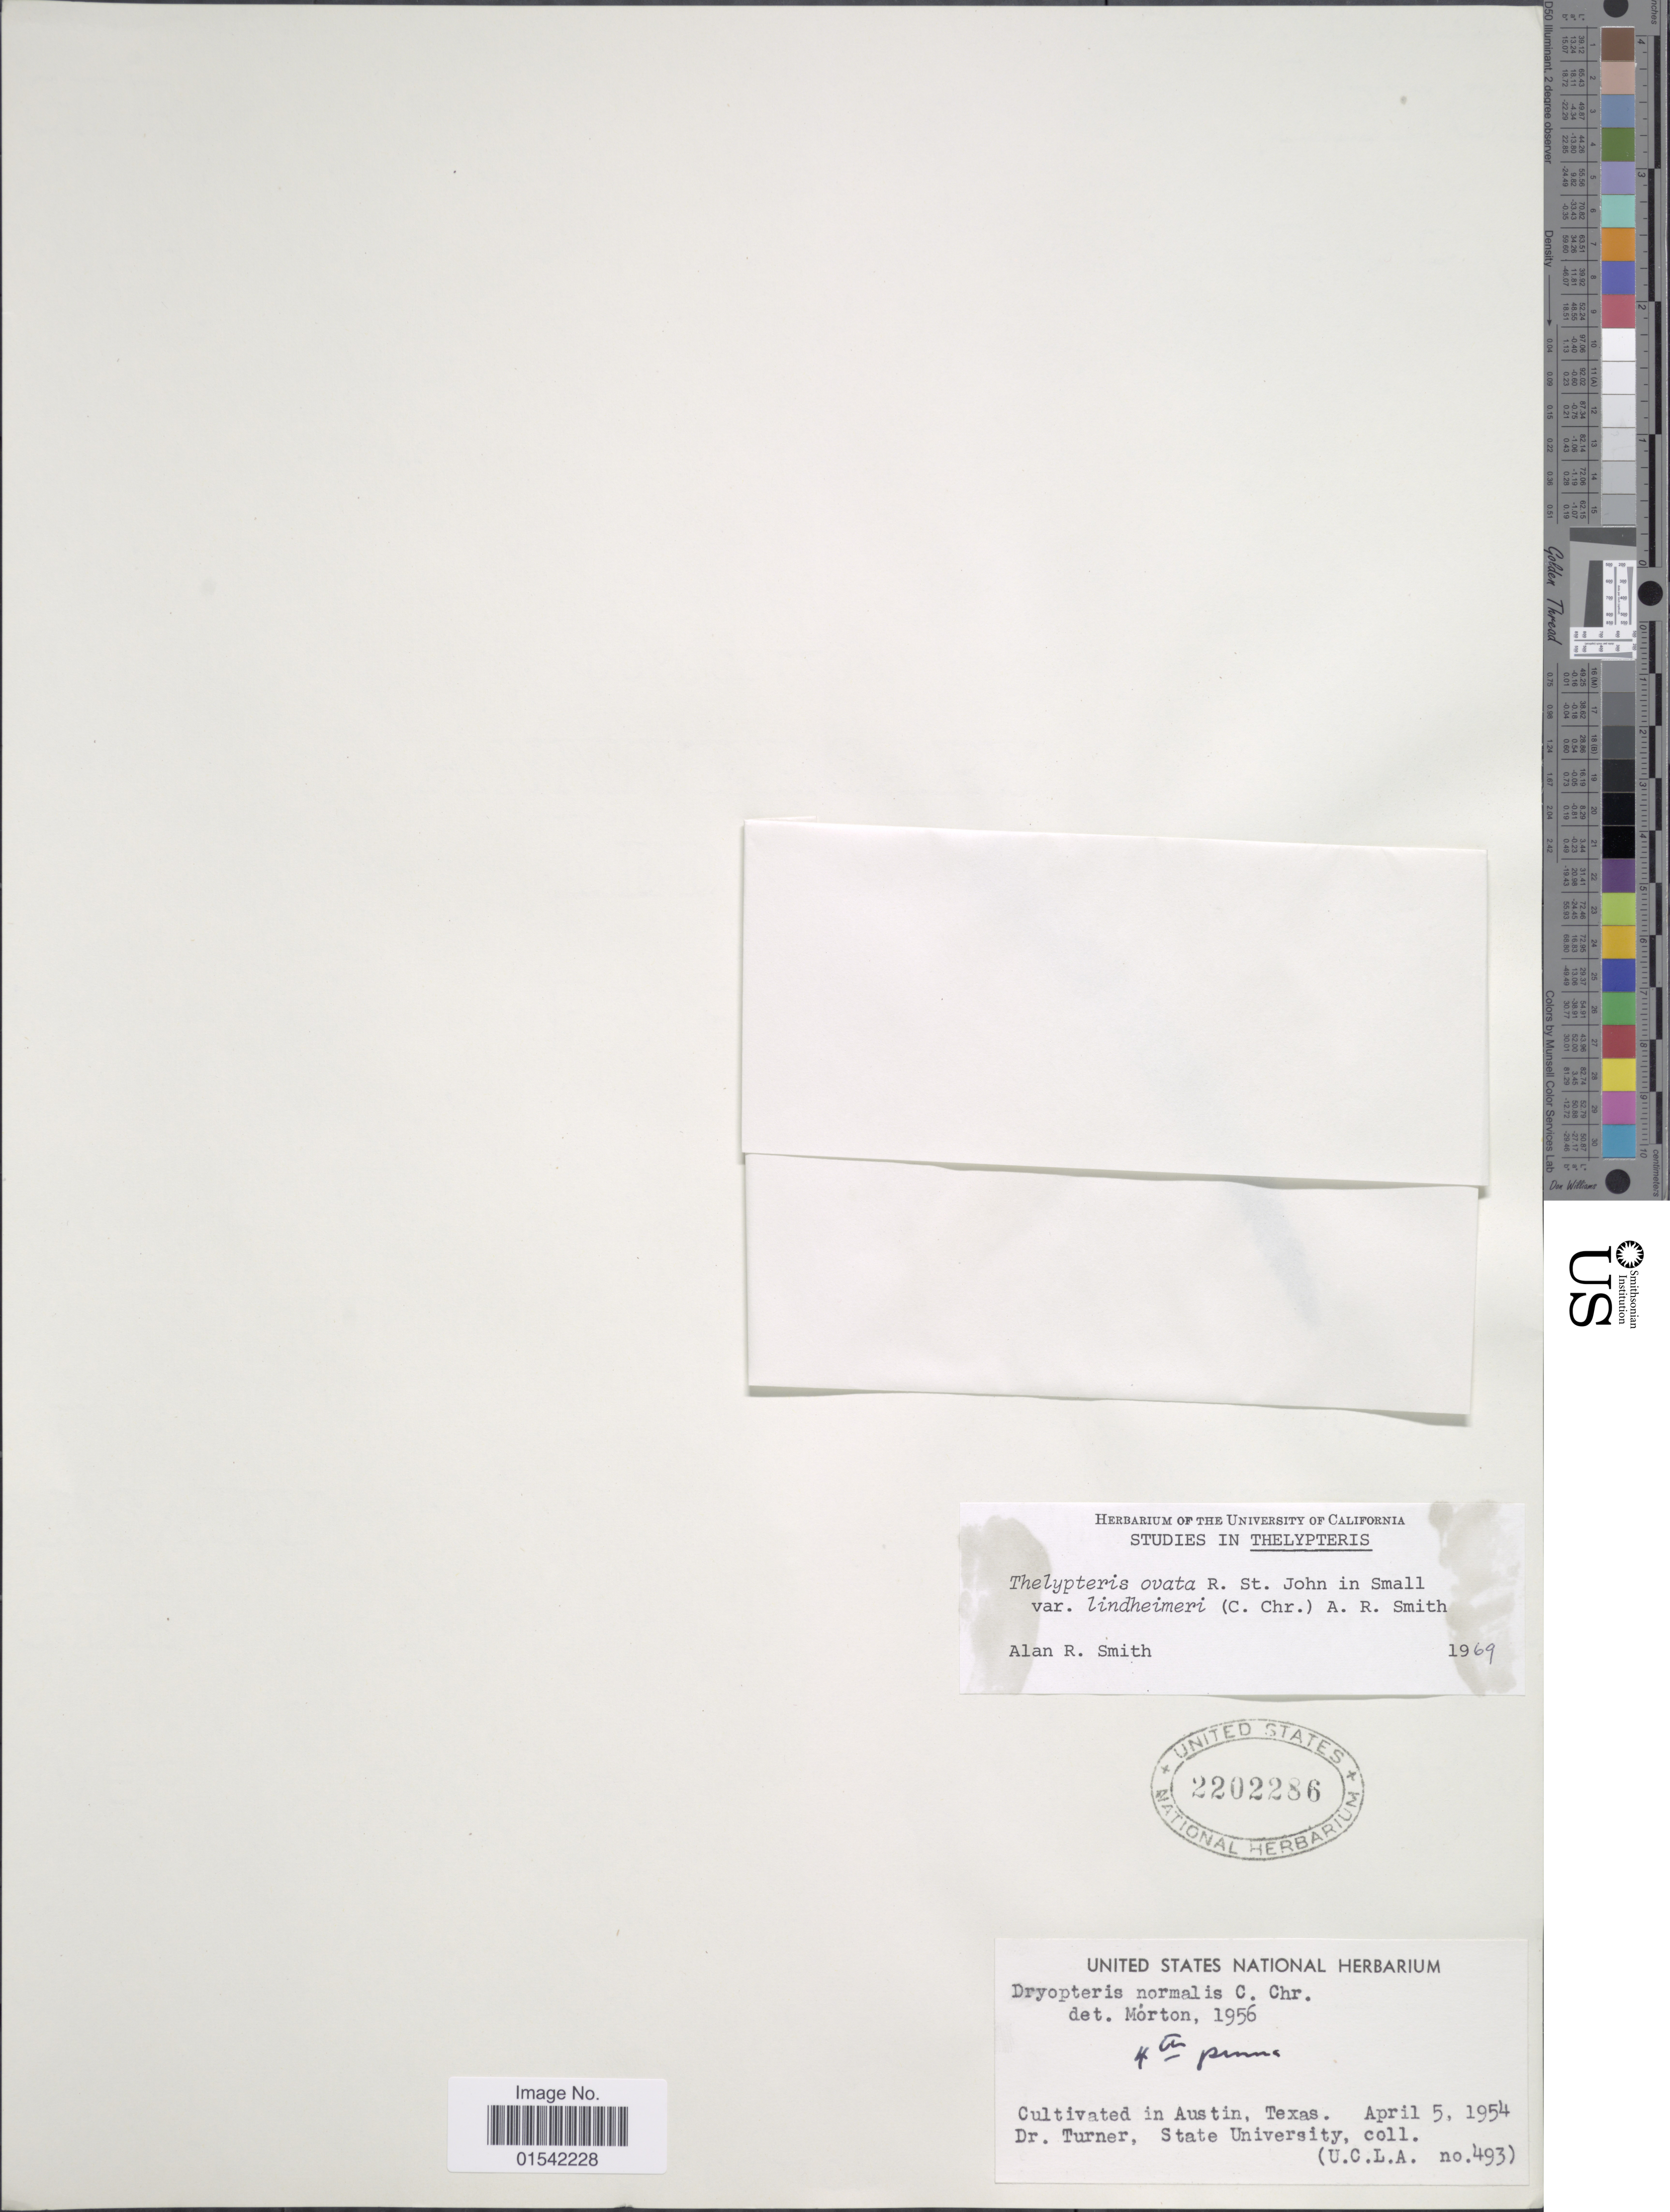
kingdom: Plantae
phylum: Tracheophyta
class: Polypodiopsida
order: Polypodiales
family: Thelypteridaceae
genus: Cyclosorus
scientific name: Cyclosorus ovatus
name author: (R.P. St. John) Mazumdar & Mukhop.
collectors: -. Turner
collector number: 493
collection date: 1954-04-05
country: United States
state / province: Texas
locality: Cultivated in Austin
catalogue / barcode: US 2202286